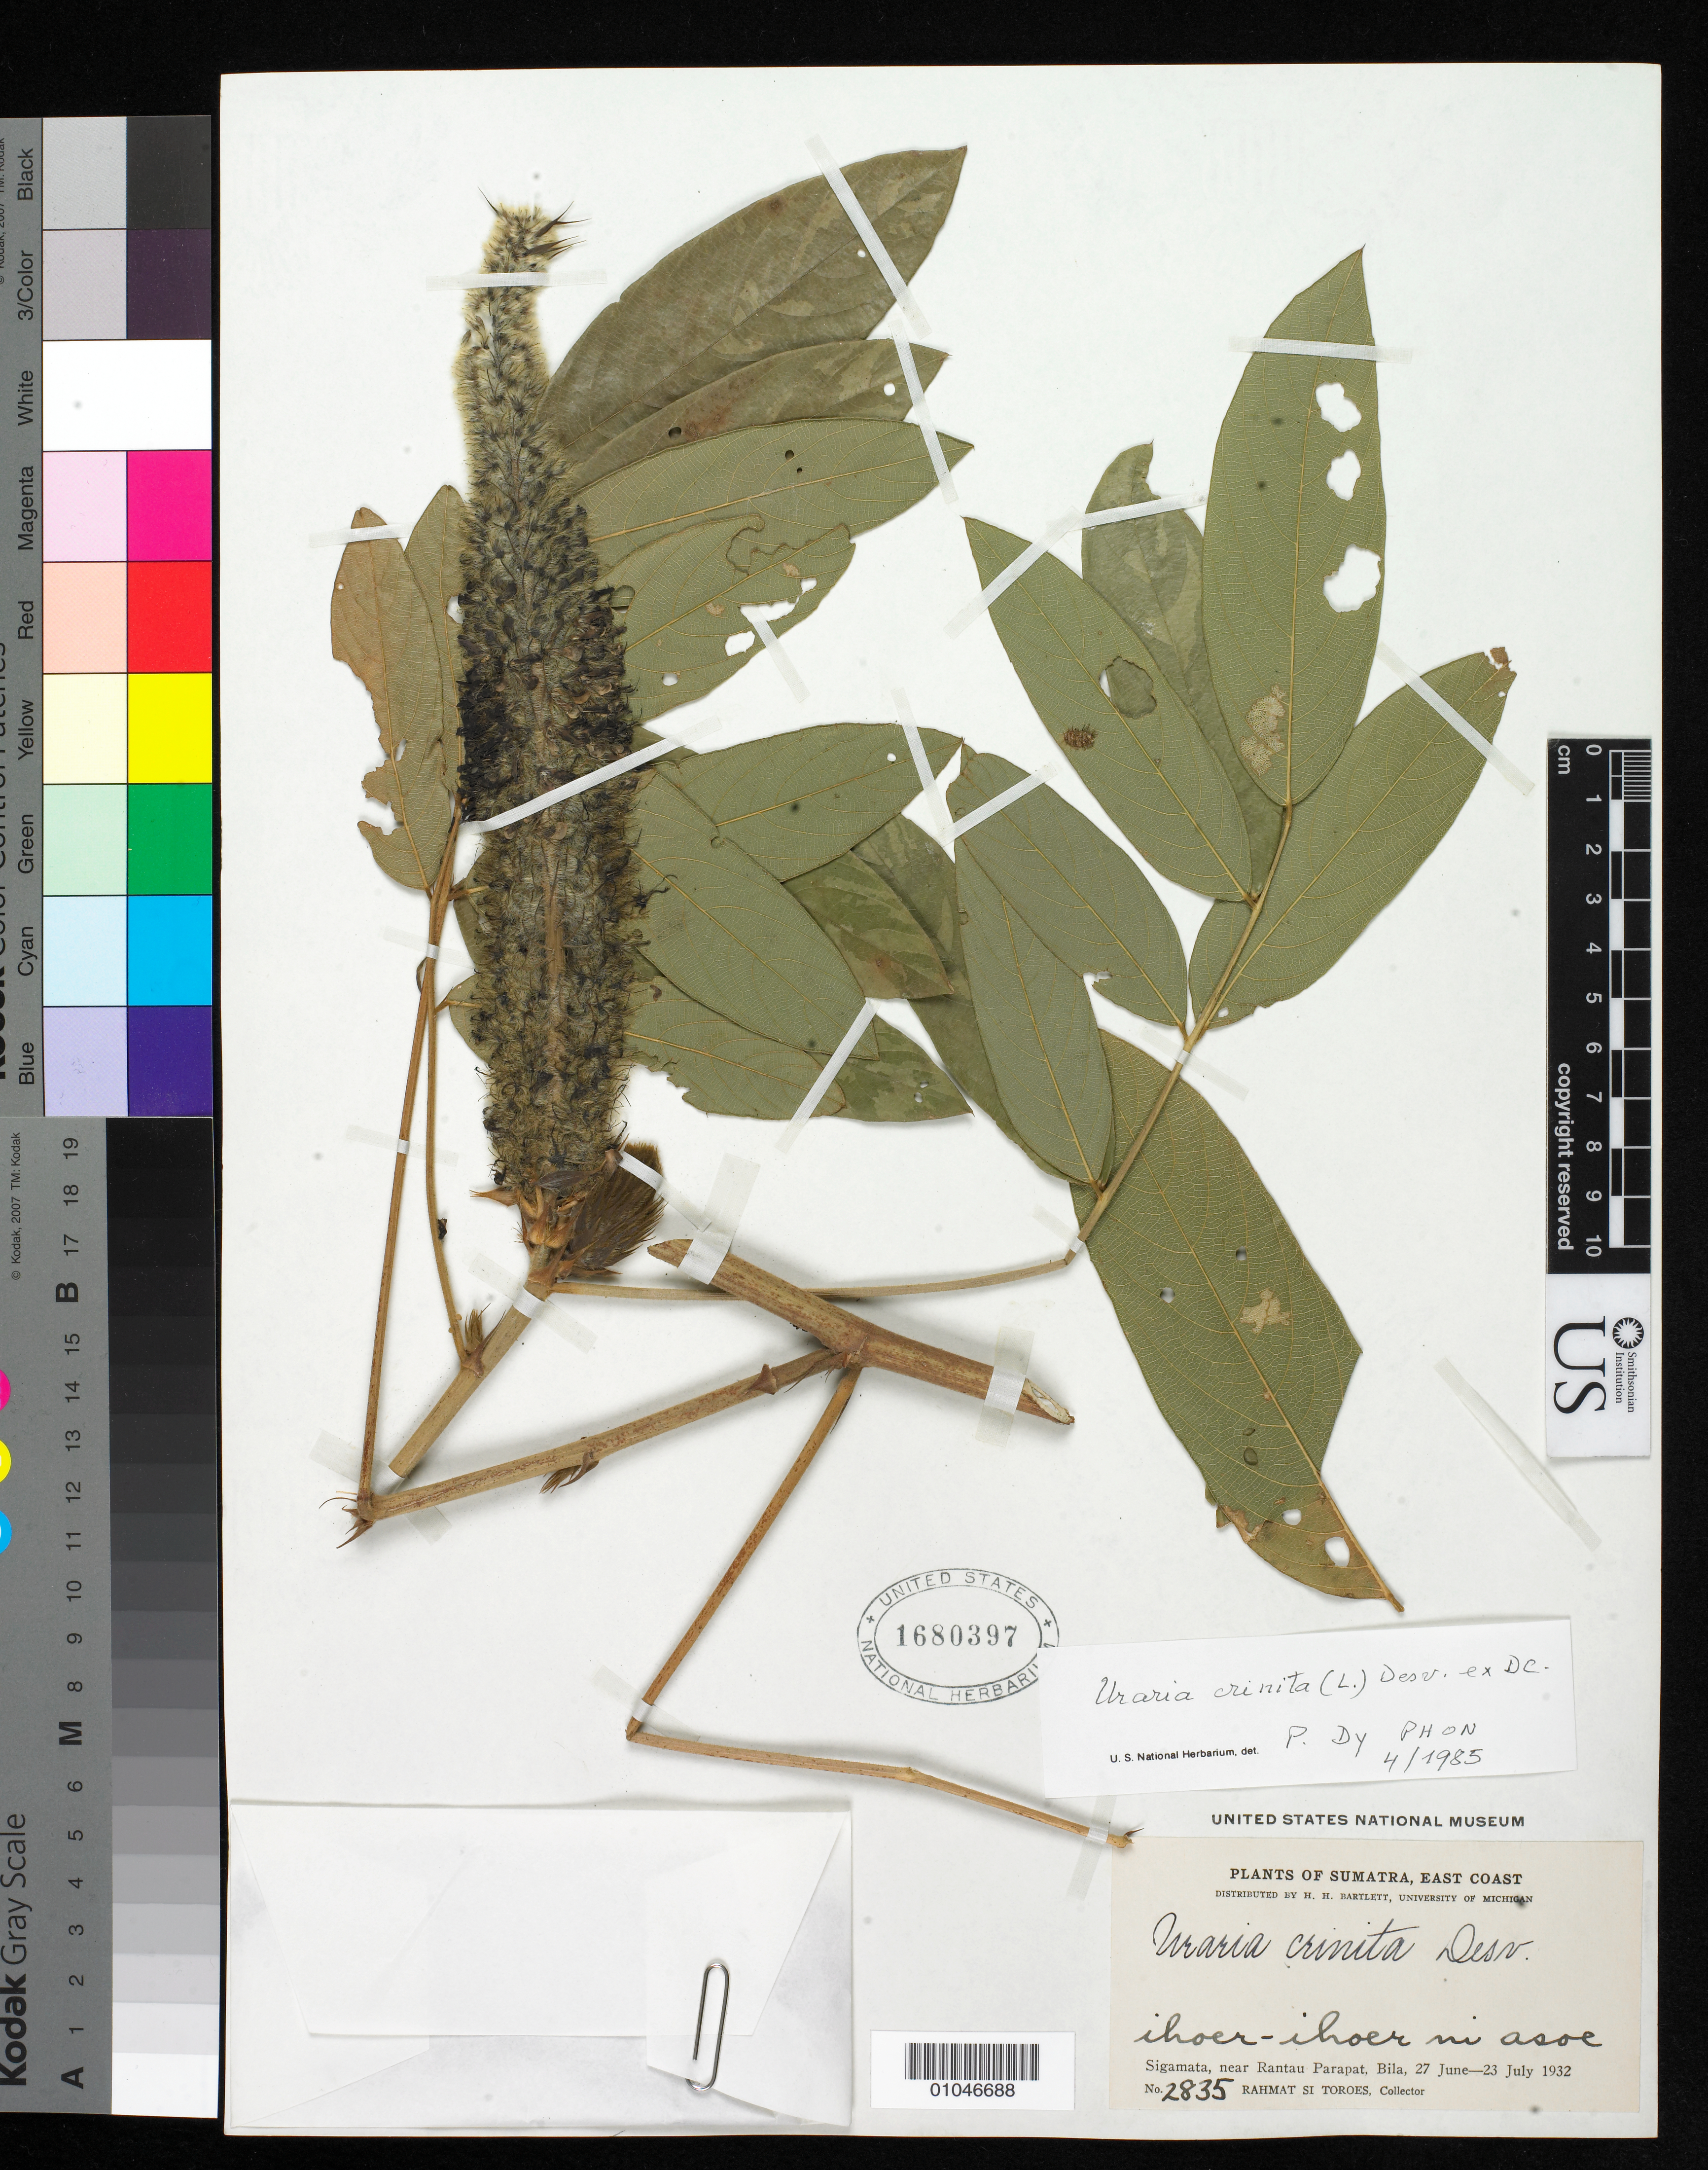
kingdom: Plantae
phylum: Tracheophyta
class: Magnoliopsida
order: Fabales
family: Fabaceae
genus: Uraria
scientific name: Uraria crinita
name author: (L.) Desv.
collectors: Rahmat Si Boeea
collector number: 2835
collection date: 1932-06-27/1932-07-23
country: Indonesia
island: Sumatra I.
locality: (East Coast) Sigamata, near Rantau Parapat, Bila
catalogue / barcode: US 1680397